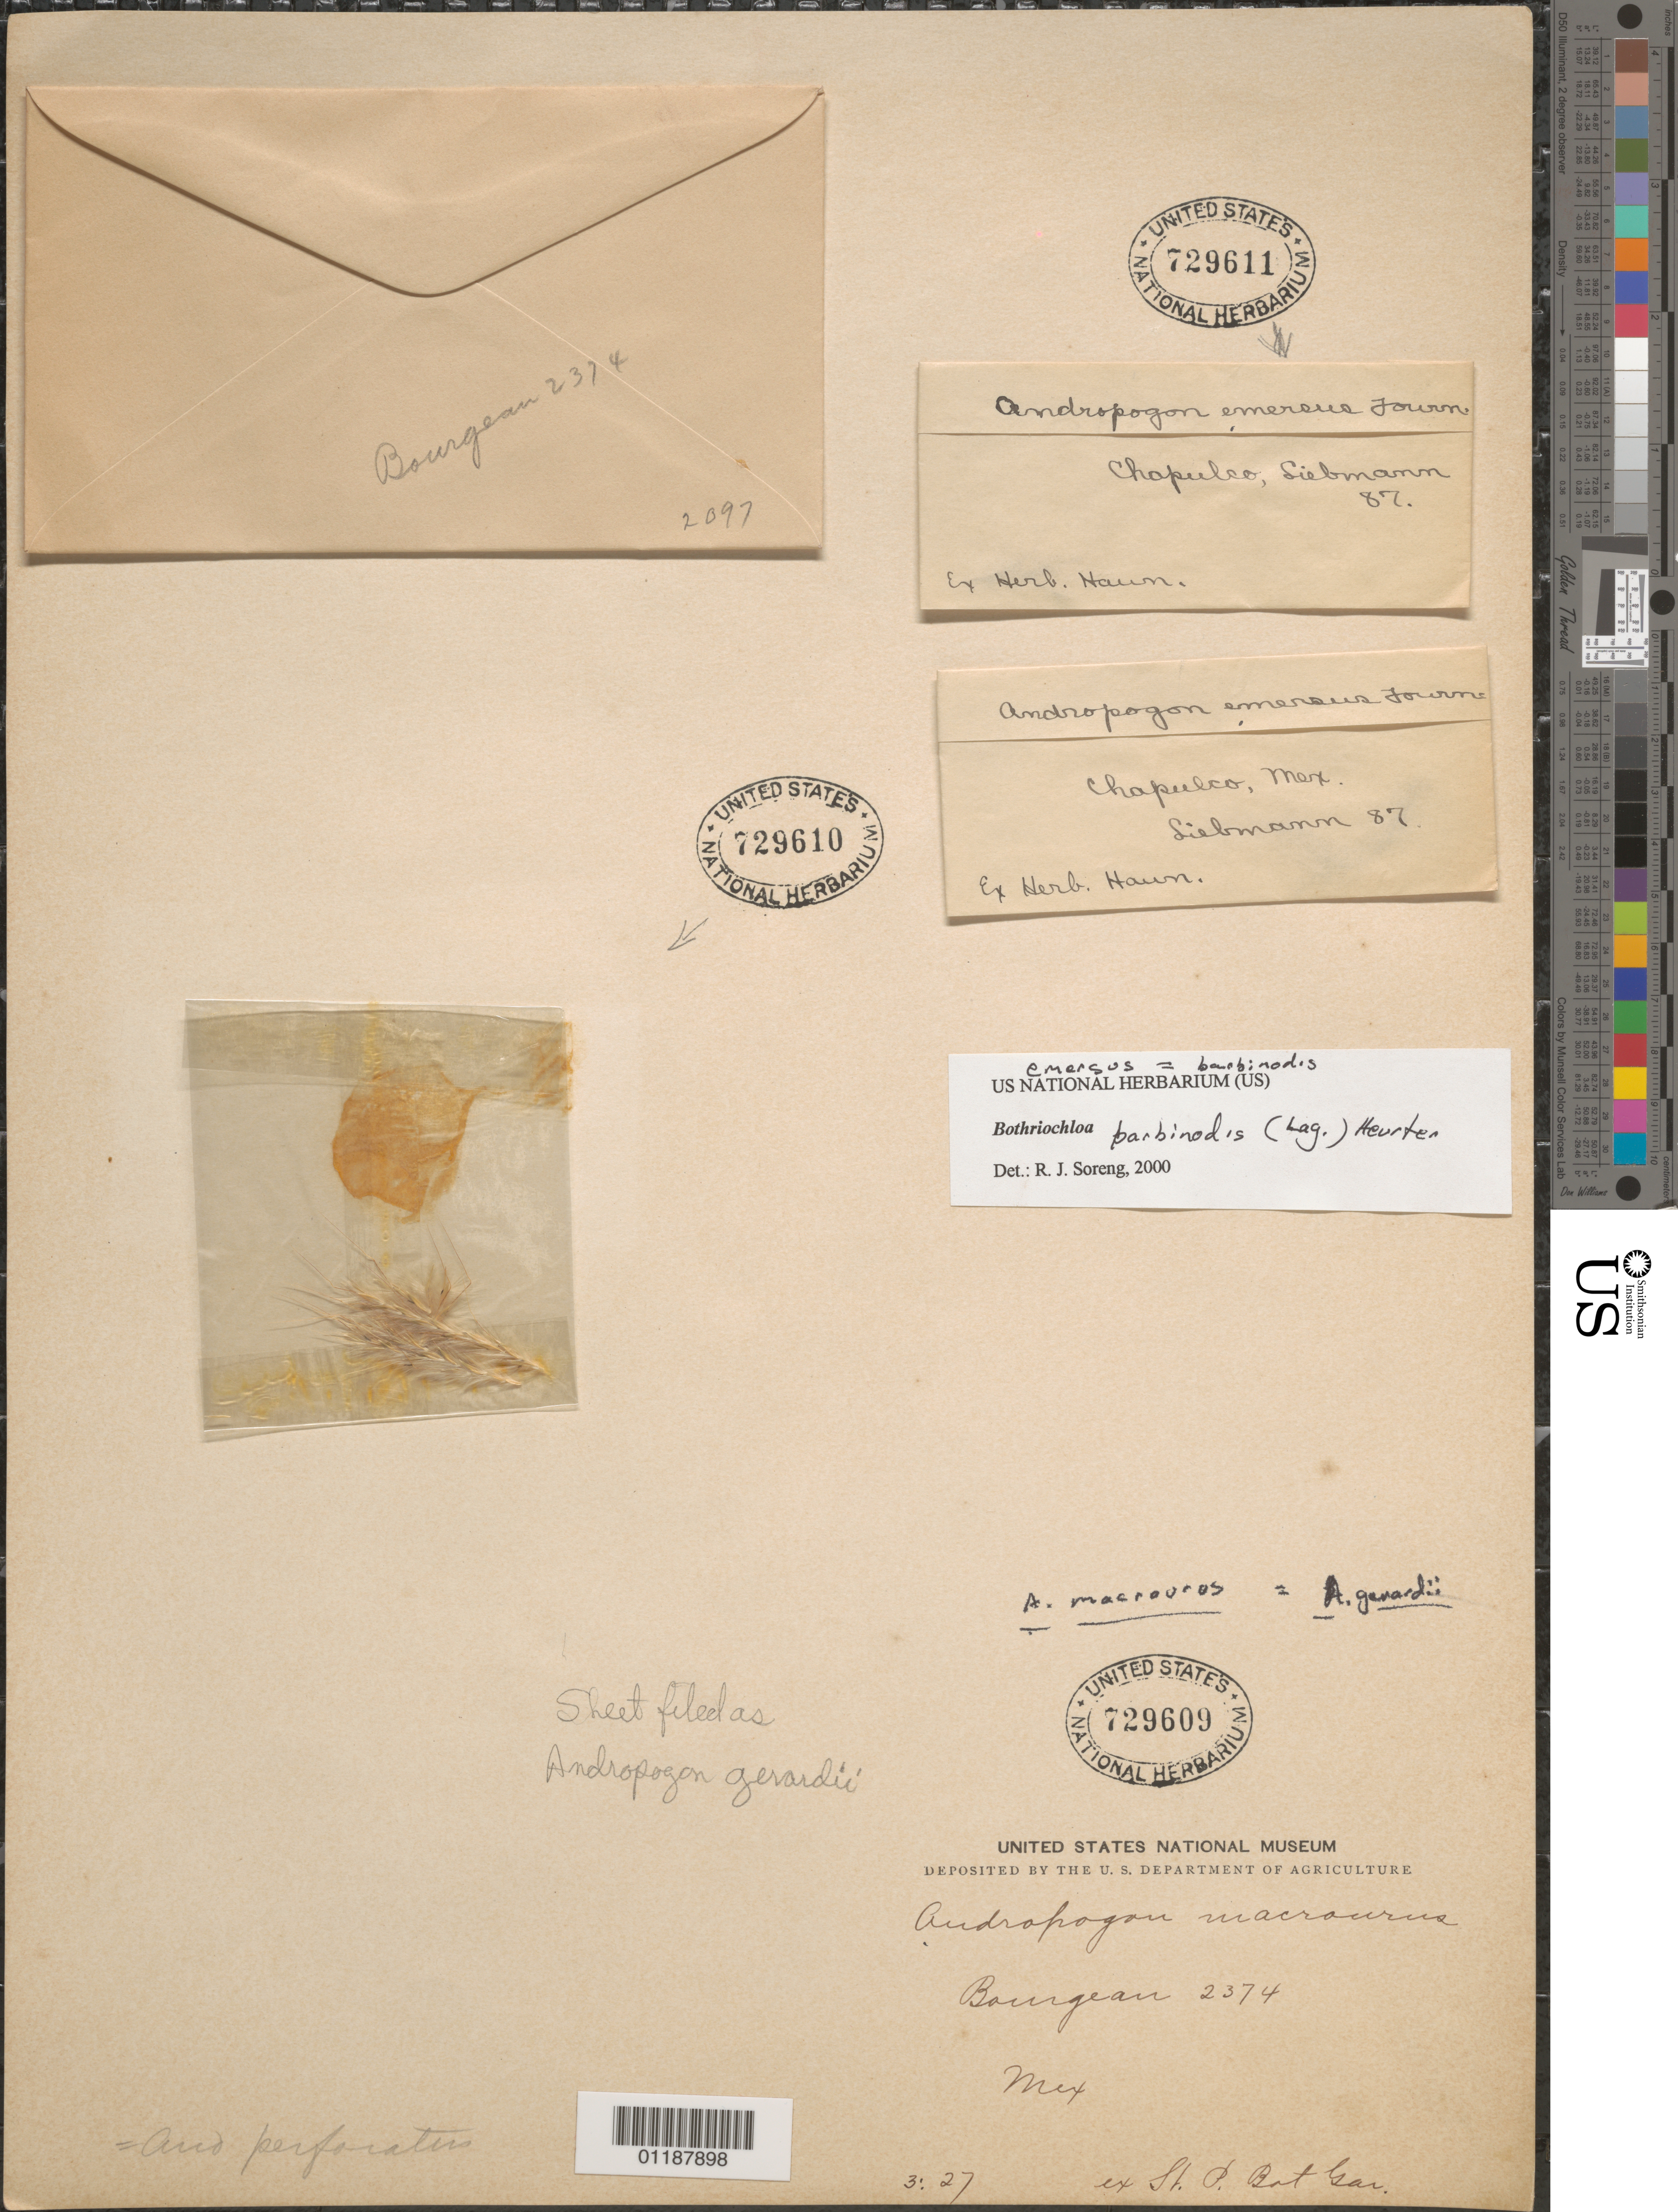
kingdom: Plantae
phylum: Tracheophyta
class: Liliopsida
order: Poales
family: Poaceae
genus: Andropogon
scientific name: Andropogon gerardii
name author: Vitman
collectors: E. Bourgeau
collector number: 2374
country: Mexico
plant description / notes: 3:27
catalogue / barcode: US 729609